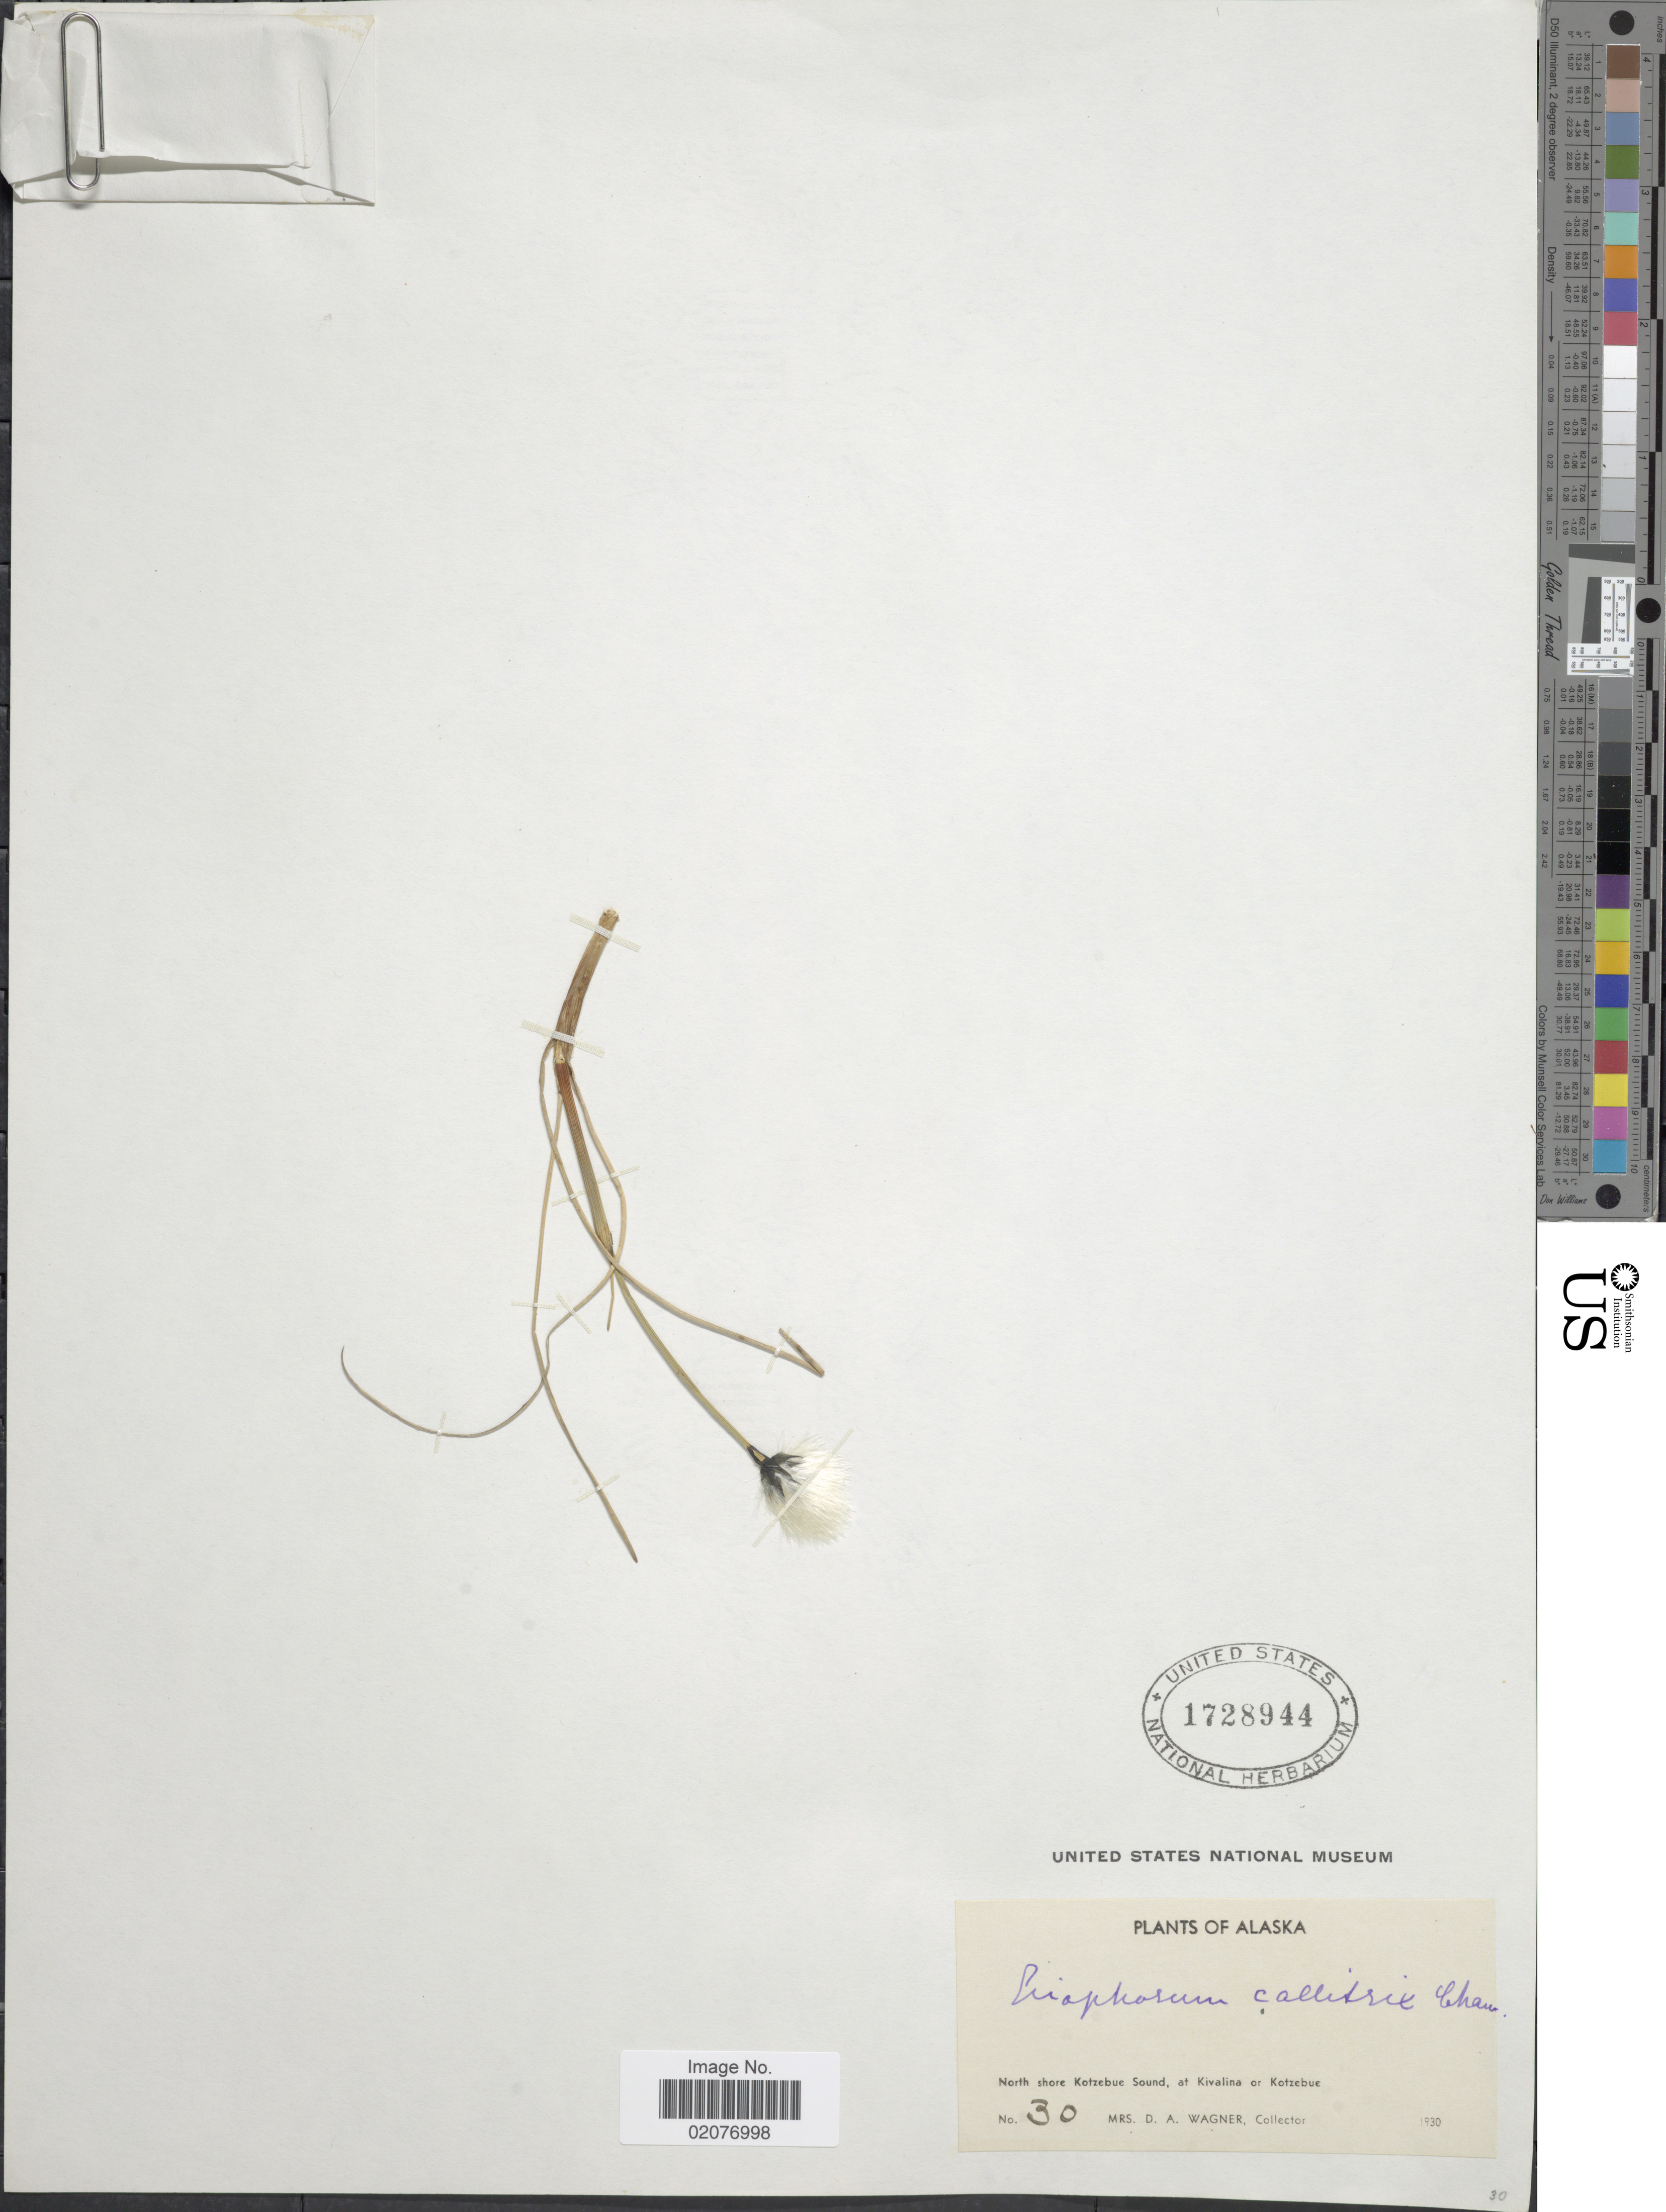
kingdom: Plantae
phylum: Tracheophyta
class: Liliopsida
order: Poales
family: Cyperaceae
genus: Eriophorum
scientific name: Eriophorum callitrix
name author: Cham. ex C.A. Mey.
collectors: D. Wagner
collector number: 30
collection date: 1930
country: United States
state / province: Alaska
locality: North shore Kotzebue Sound, at Kivalina or Kotzebue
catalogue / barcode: US 1728944